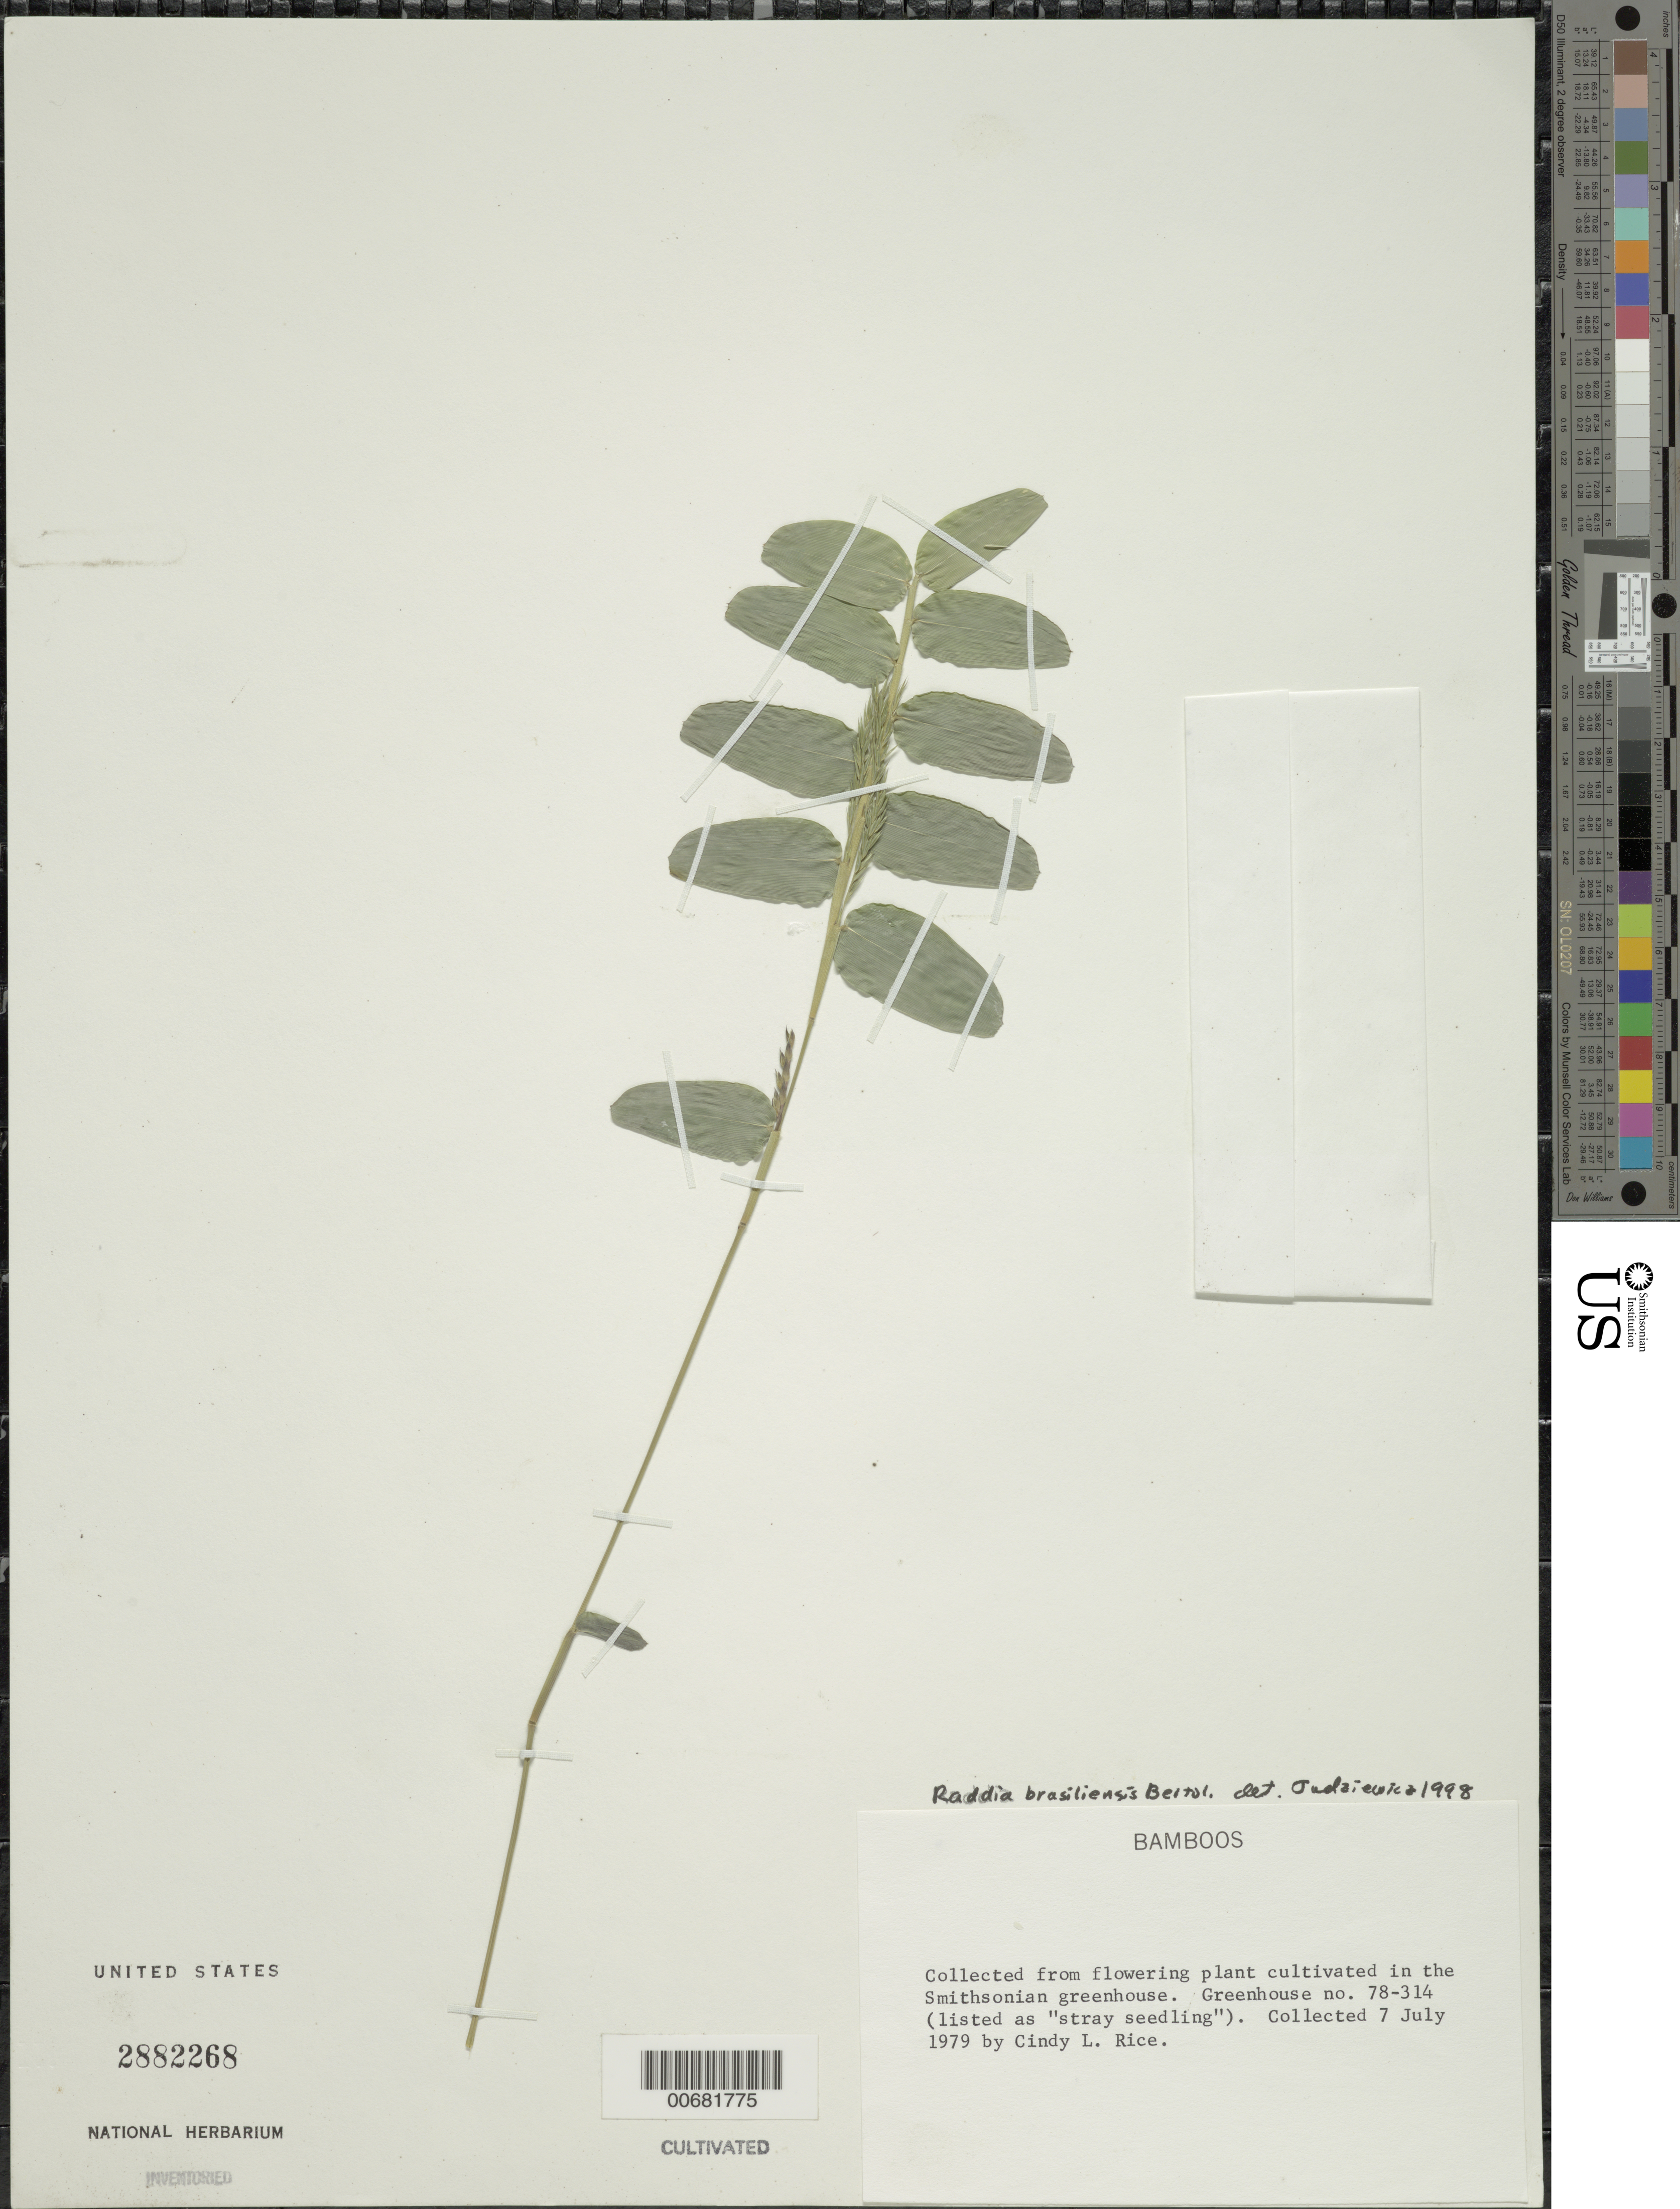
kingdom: Plantae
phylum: Tracheophyta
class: Liliopsida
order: Poales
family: Poaceae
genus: Raddia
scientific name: Raddia brasiliensis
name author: Bertoloni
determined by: Judziewicz, E. J.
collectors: C. Rice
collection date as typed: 07 Jul 1979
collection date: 1979-07-07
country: United States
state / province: District of Columbia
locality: Smithsonian greenhouse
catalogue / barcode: US 2882268